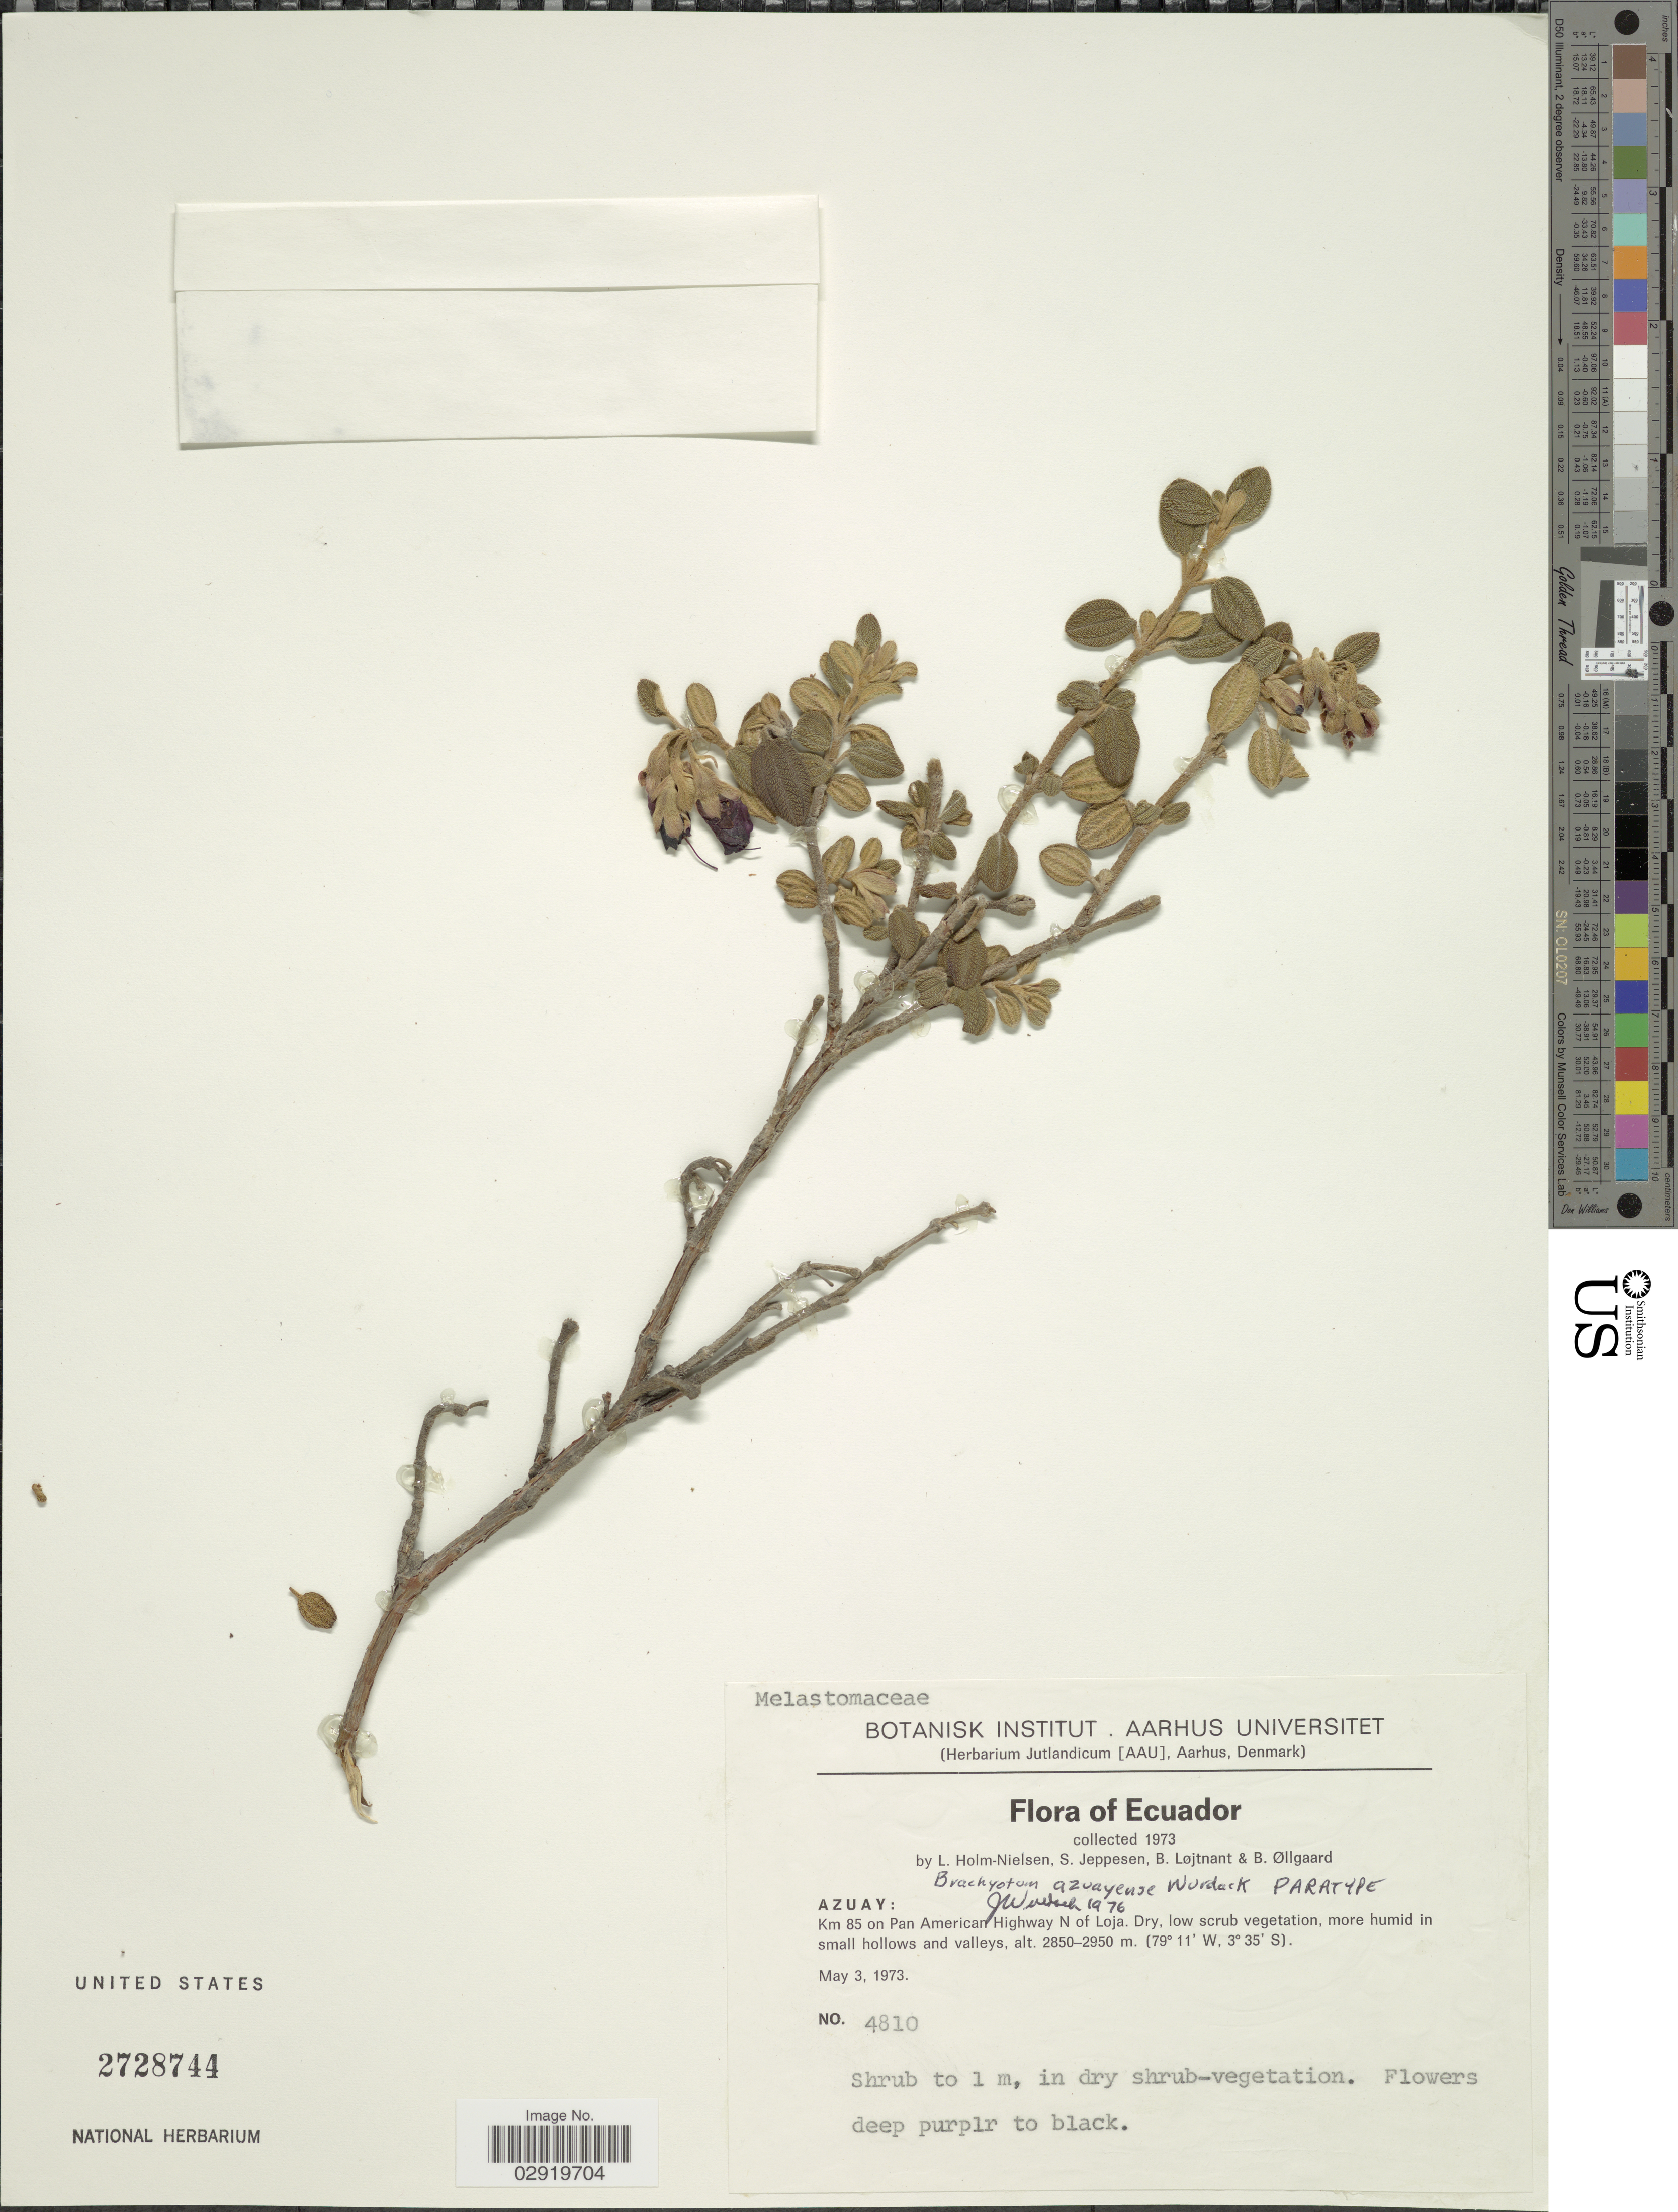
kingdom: Plantae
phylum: Tracheophyta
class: Magnoliopsida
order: Myrtales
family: Melastomataceae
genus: Brachyotum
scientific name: Brachyotum azuayense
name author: Wurdack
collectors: L. Holm-Nielsen, S. Jeppesen, B. Löjtnant & B. Øllgaard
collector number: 4810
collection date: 1973-05-03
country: Ecuador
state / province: Azuay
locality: Km 85 on Pan American Highway N of Loja.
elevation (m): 2850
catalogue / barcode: US 2728744